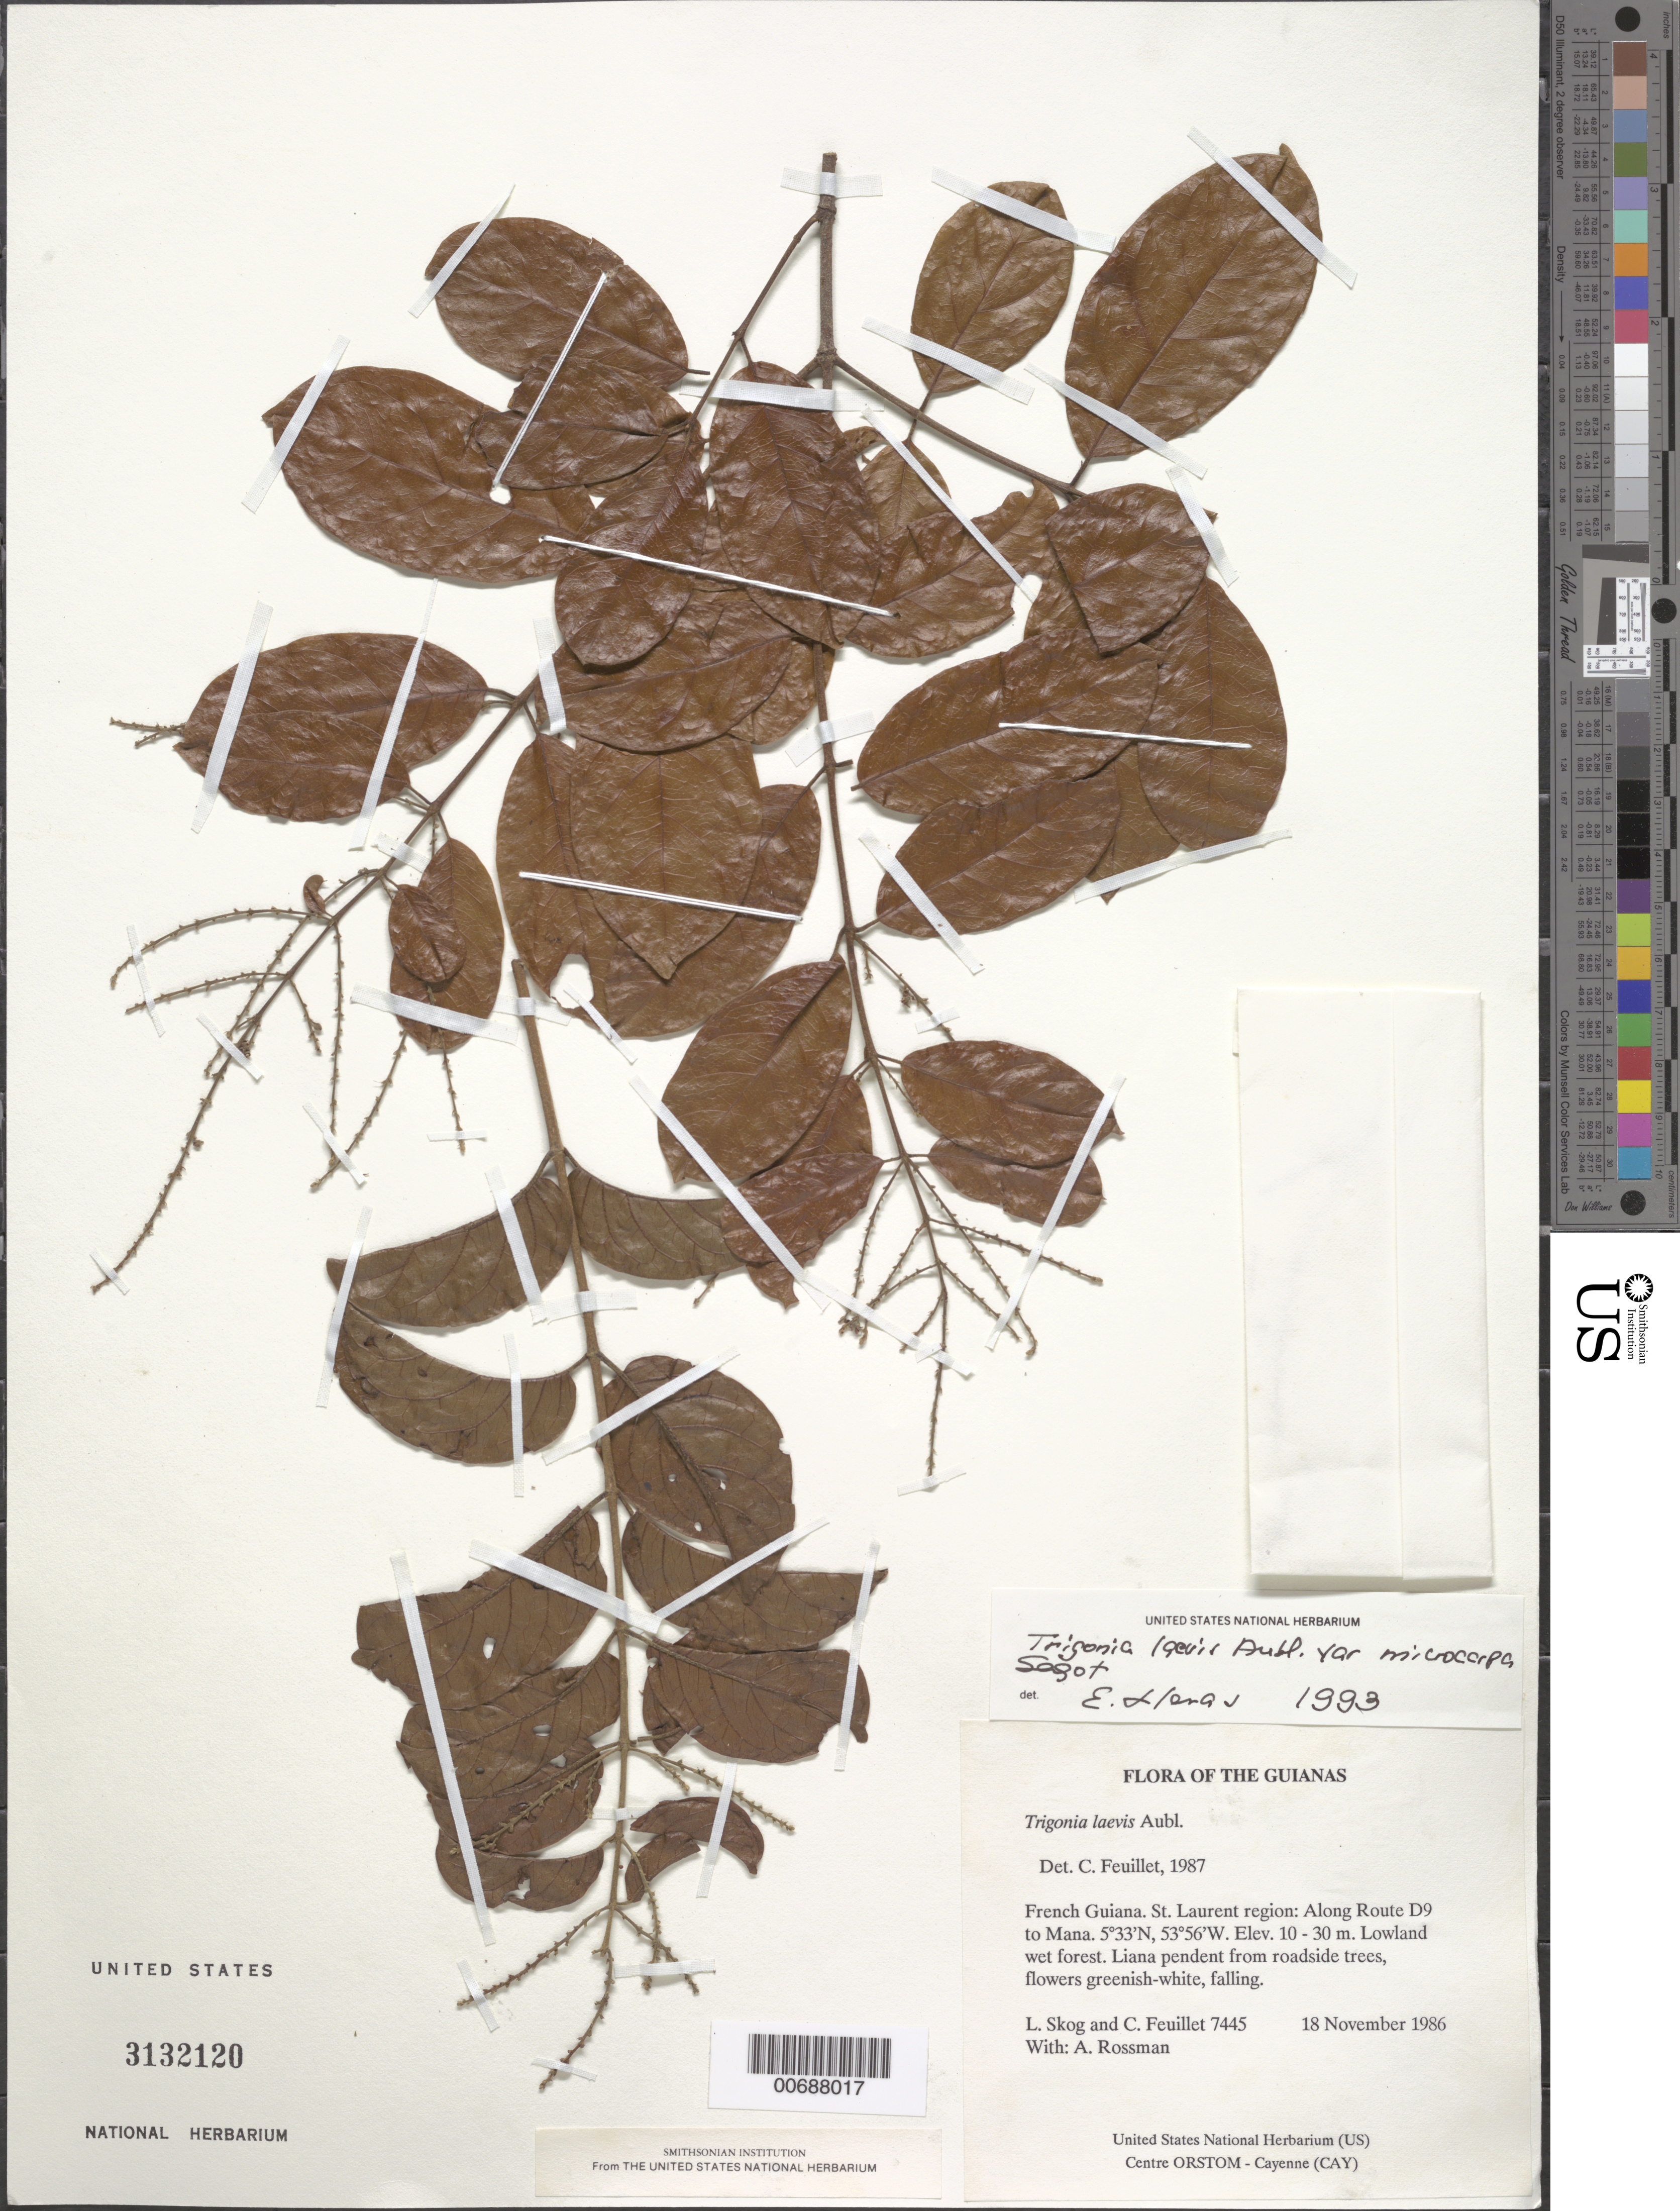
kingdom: Plantae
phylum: Tracheophyta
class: Magnoliopsida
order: Malpighiales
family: Trigoniaceae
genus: Trigonia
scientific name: Trigonia laevis var. microcarpa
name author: (Sagot ex Warm.) Sagot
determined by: Lleras, E.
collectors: L. E. Skog, C. Feuillet & A. Rossman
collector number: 7445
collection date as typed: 18 November 1986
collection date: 1986-11-18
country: French Guiana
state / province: Saint-Laurent-du-Maroni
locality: Along Route D9 to Mana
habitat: Lowland wet forest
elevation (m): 10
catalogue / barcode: US 3132120